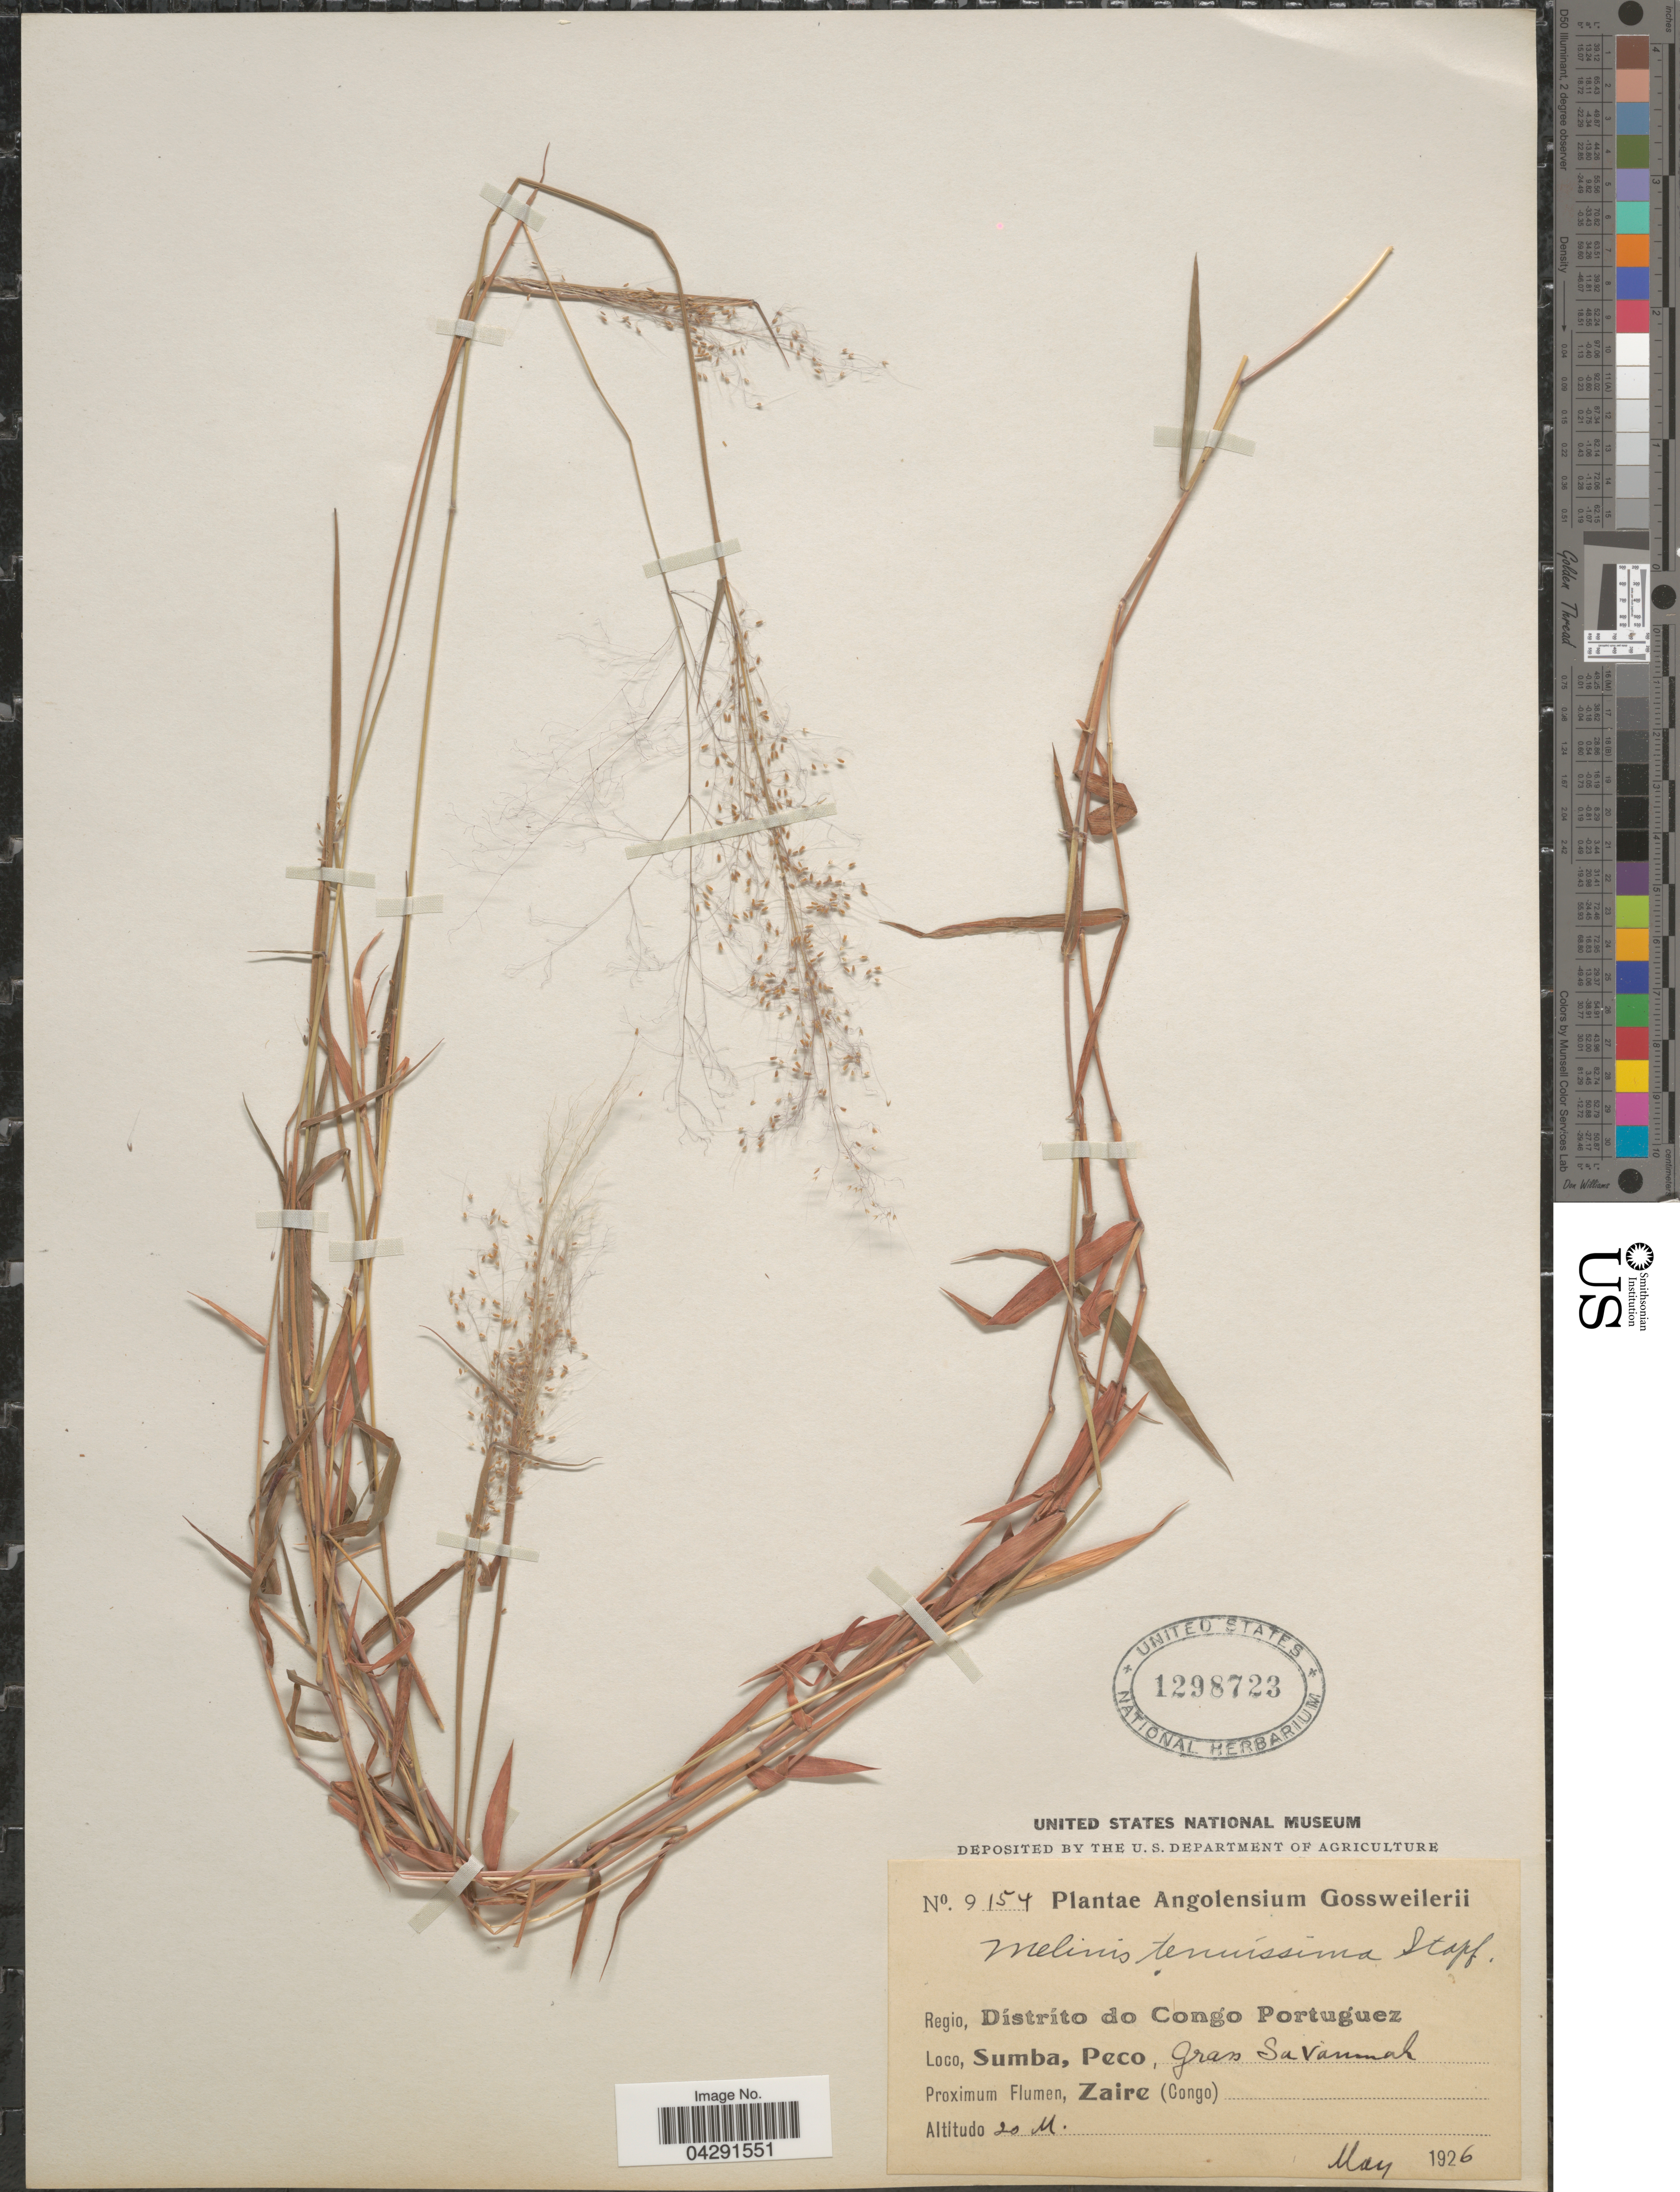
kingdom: Plantae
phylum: Tracheophyta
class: Liliopsida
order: Poales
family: Poaceae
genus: Melinis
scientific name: Melinis tenuissima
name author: Stapf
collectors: -. Gossweiler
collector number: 9154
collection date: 1926-05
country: Angola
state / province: Zaire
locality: Regio, Dístríto do Congo Portuguez. Sumba, Peco, Gran Savannah. Proximum Flumen, Zaire (Congo).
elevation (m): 20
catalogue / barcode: US 1298723